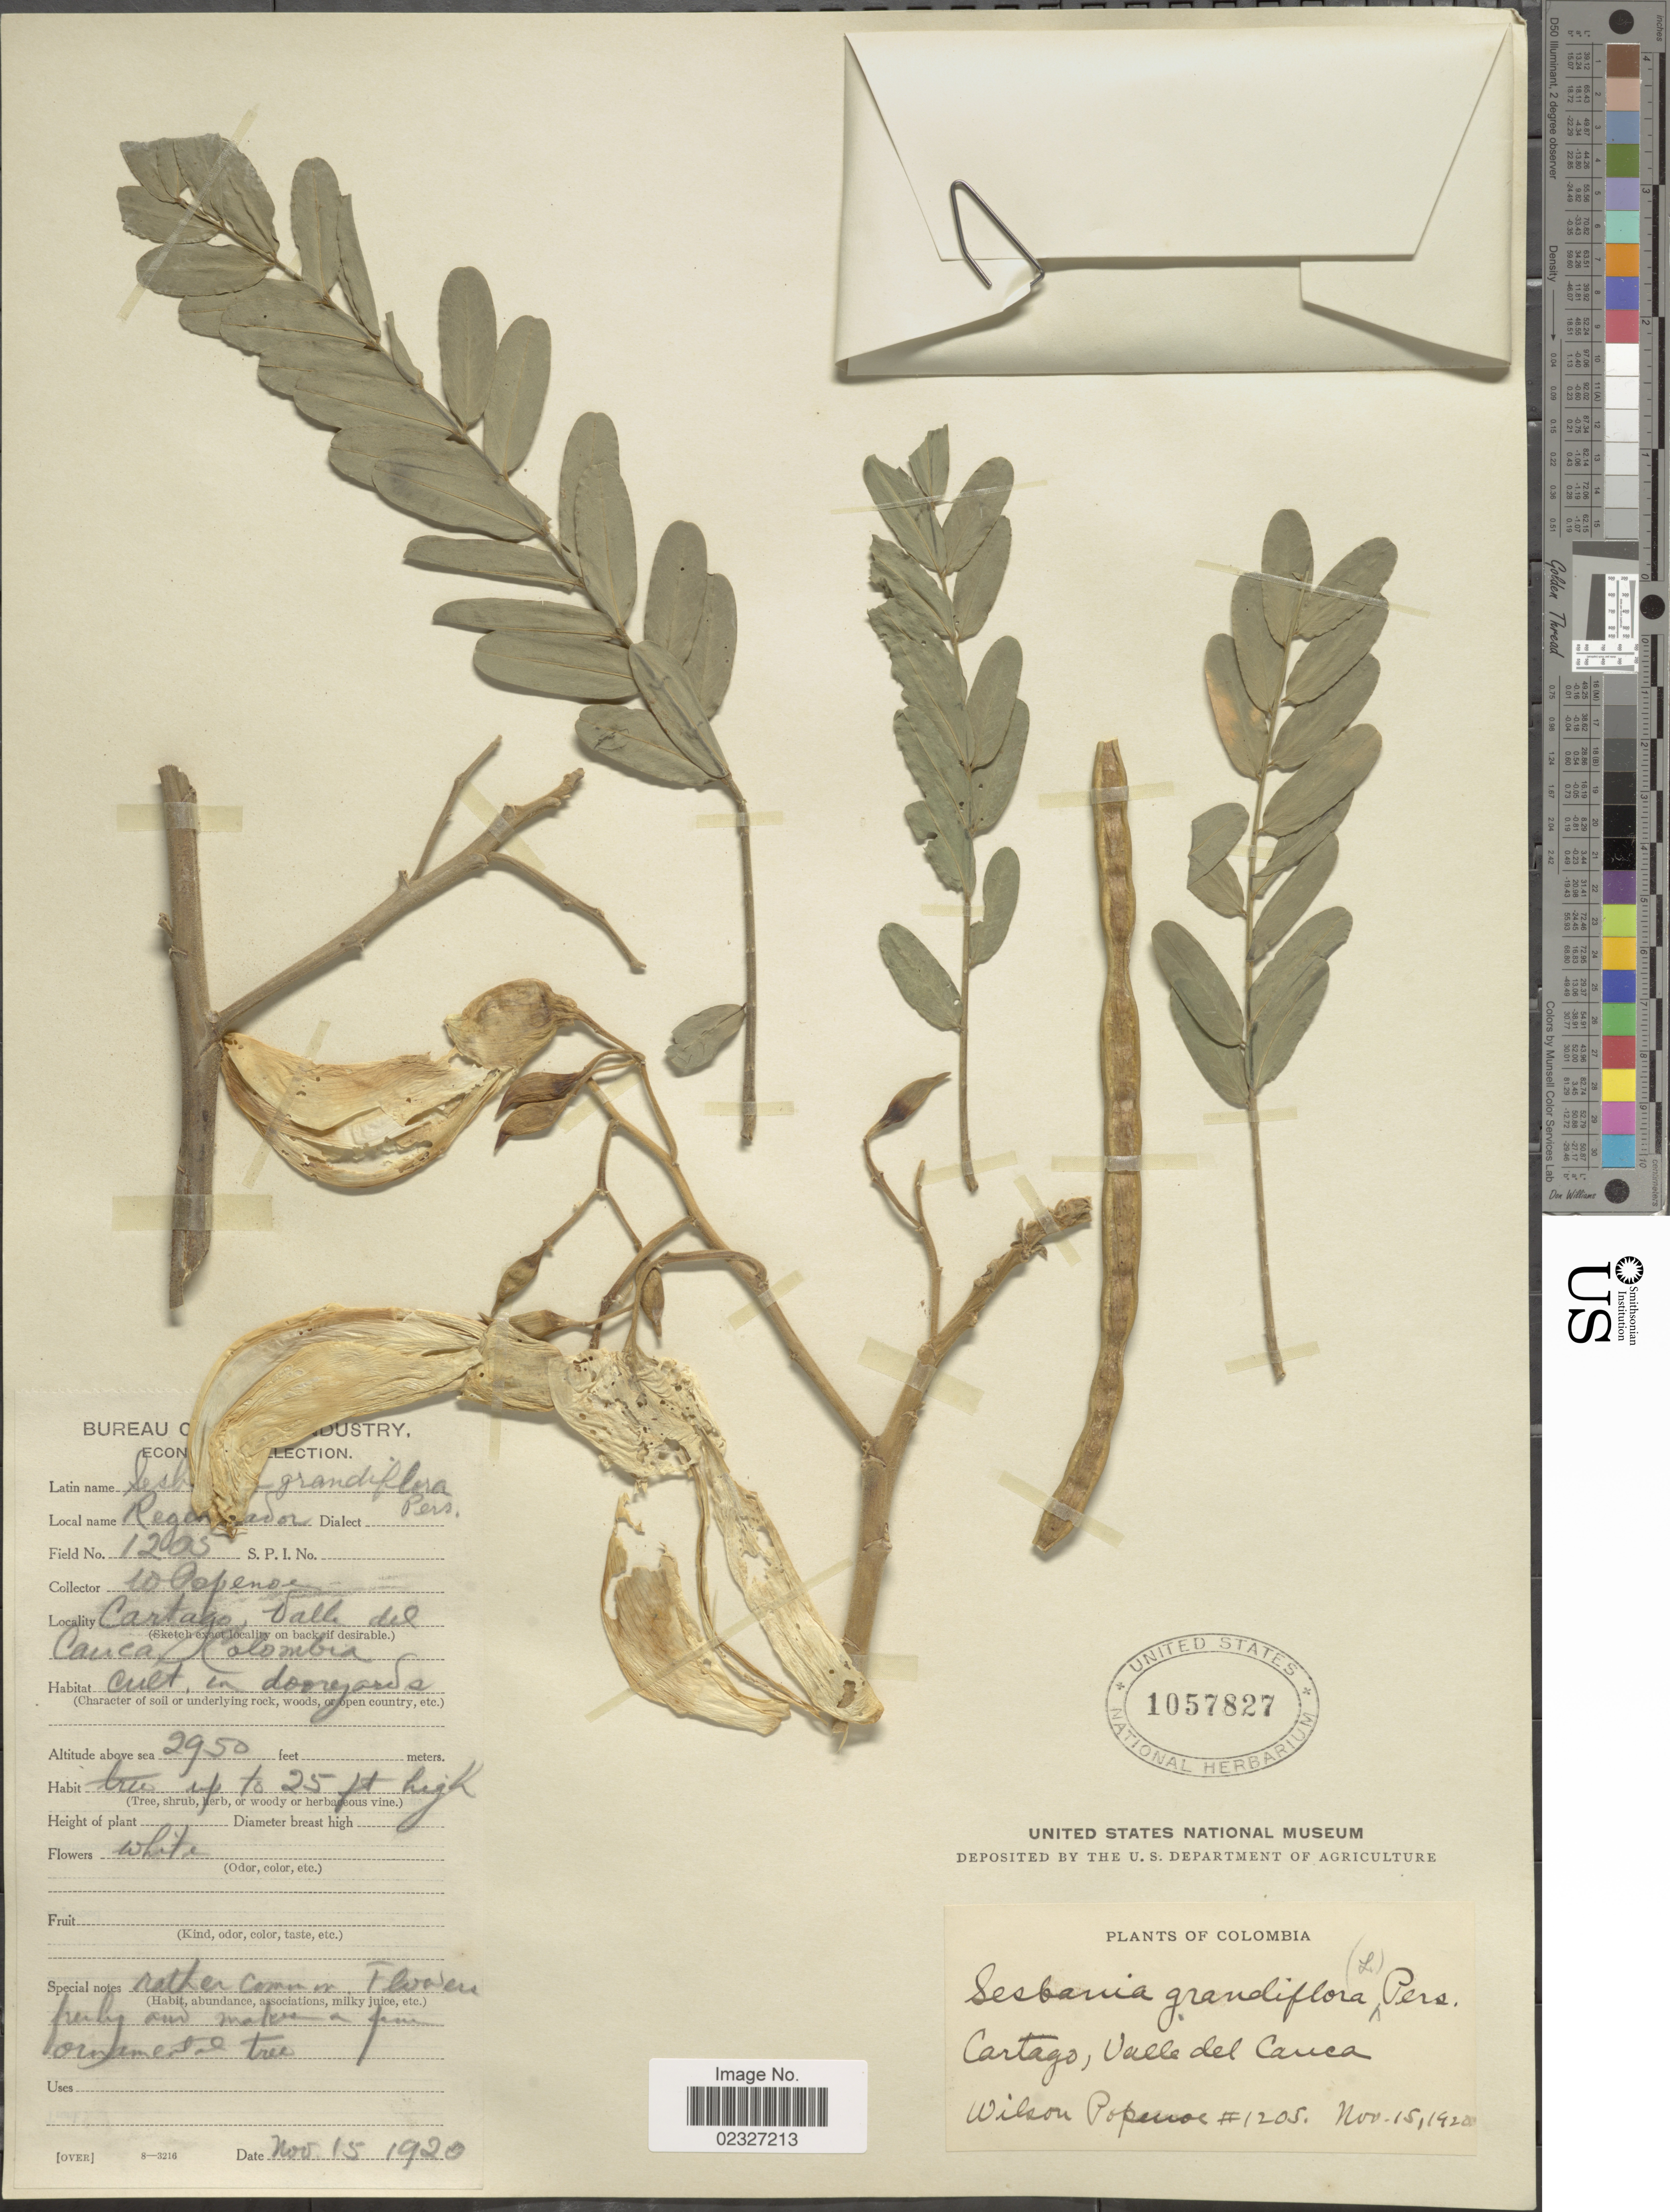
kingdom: Plantae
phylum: Tracheophyta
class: Magnoliopsida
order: Fabales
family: Fabaceae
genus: Sesbania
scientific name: Sesbania grandiflora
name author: (L.) Poir.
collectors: W. Popenoe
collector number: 1205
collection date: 1920-11-15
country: Colombia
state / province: Valle del Cauca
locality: Cartago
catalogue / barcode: US 1057827